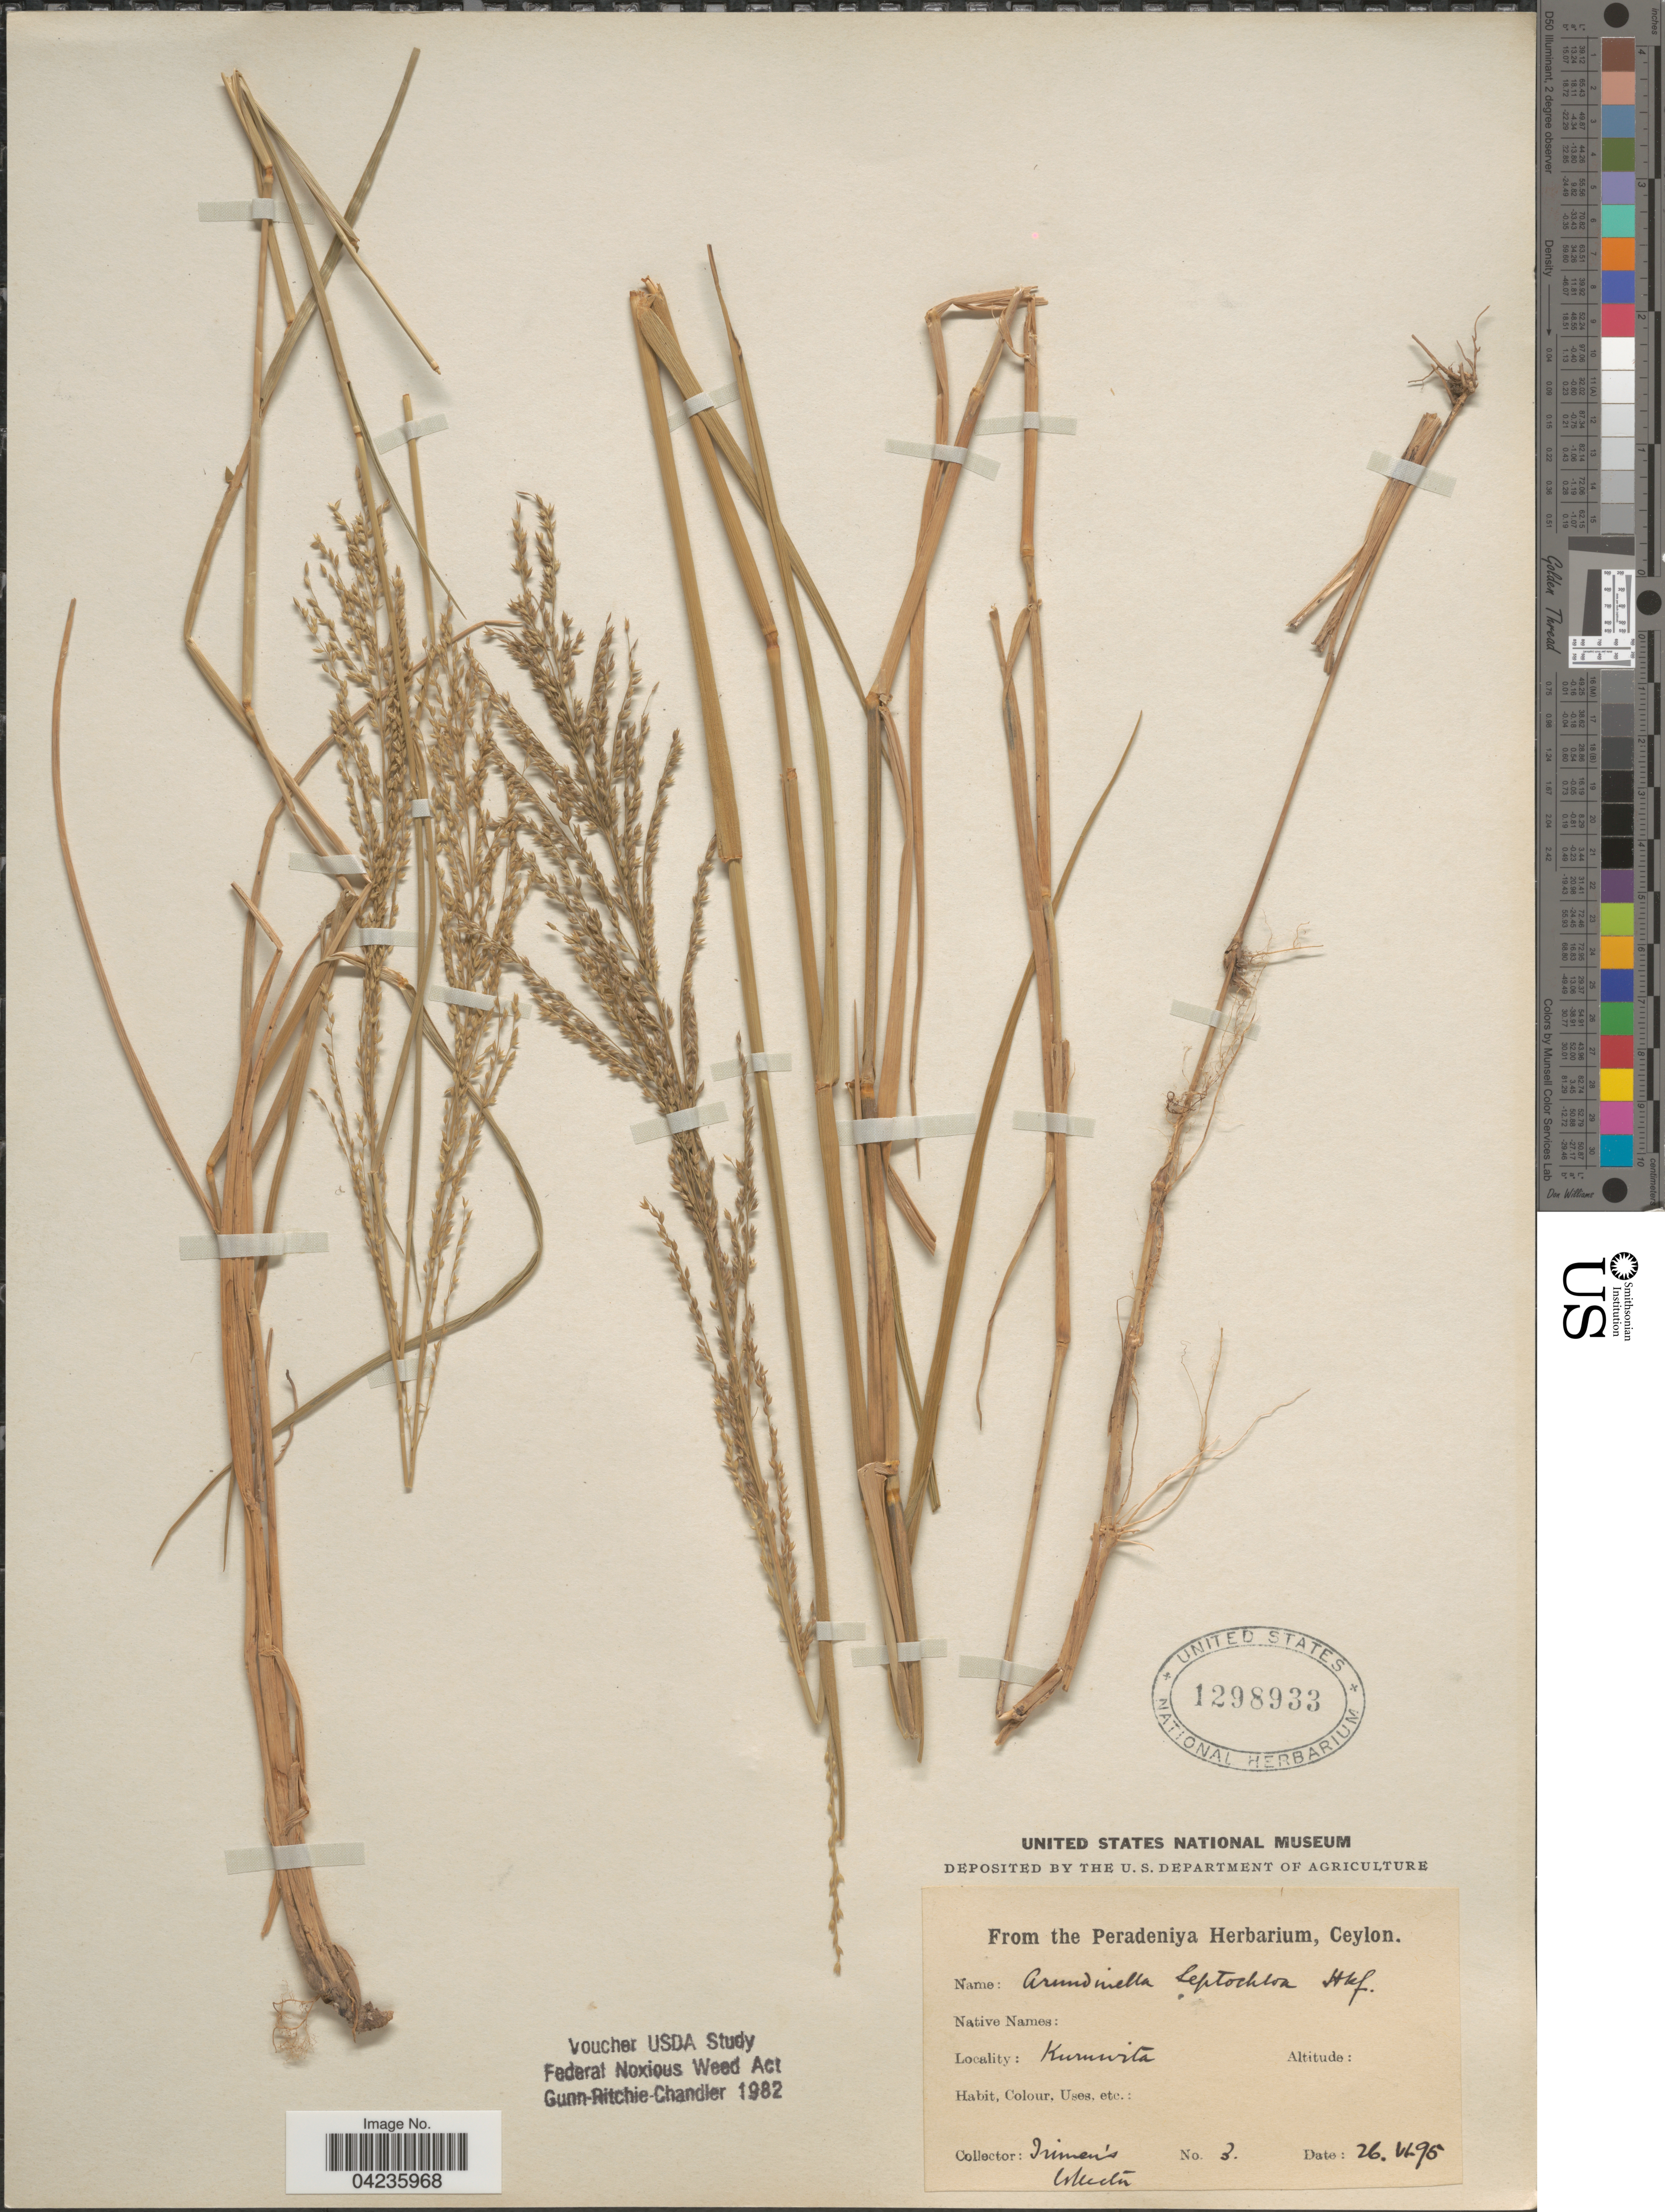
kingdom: Plantae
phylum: Tracheophyta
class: Liliopsida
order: Poales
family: Poaceae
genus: Arundinella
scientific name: Arundinella leptochloa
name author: (Nees) Hook. f.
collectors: Trimen's collector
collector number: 3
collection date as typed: Transcribed d/m/y: 26/6/95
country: Sri Lanka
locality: Kuruwita.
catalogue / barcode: US 1298933